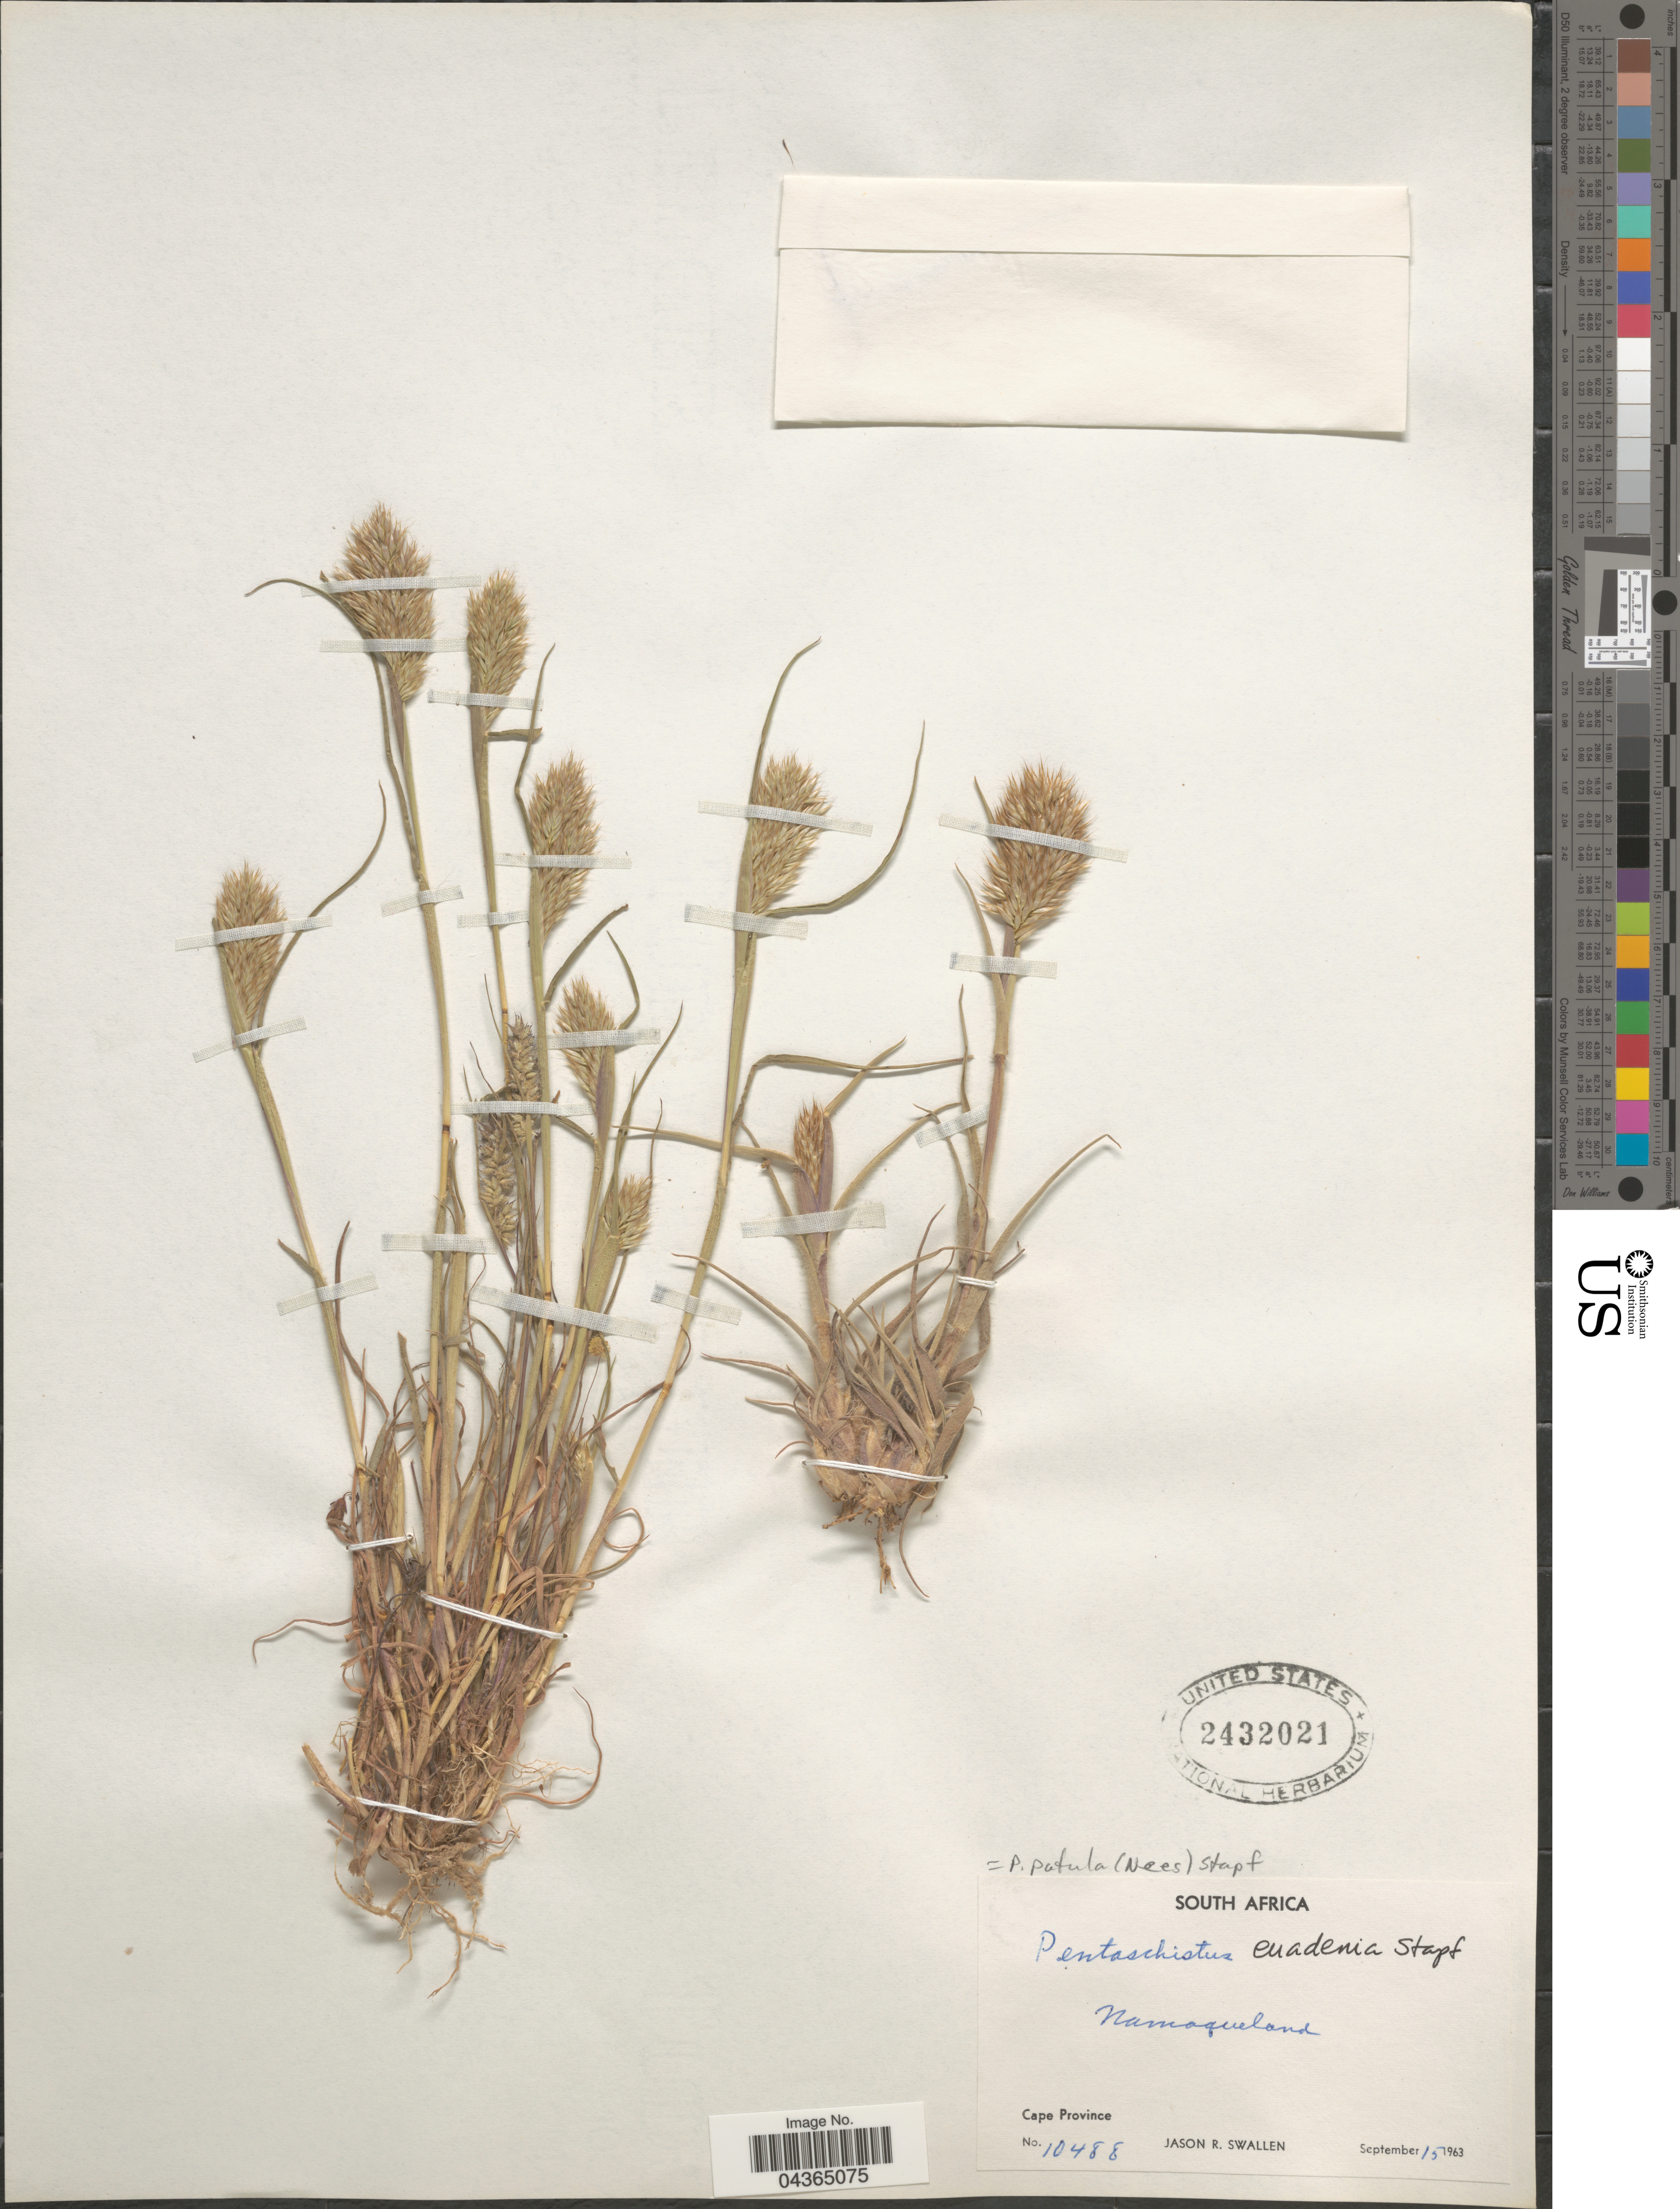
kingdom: Plantae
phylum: Tracheophyta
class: Liliopsida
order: Poales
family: Poaceae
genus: Pentameris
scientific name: Pentameris patula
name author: (Nees) Steud.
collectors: J. R. Swallen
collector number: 10488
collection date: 1963-09-15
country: South Africa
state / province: Northern Cape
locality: Namaqueland.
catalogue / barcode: US 2432021